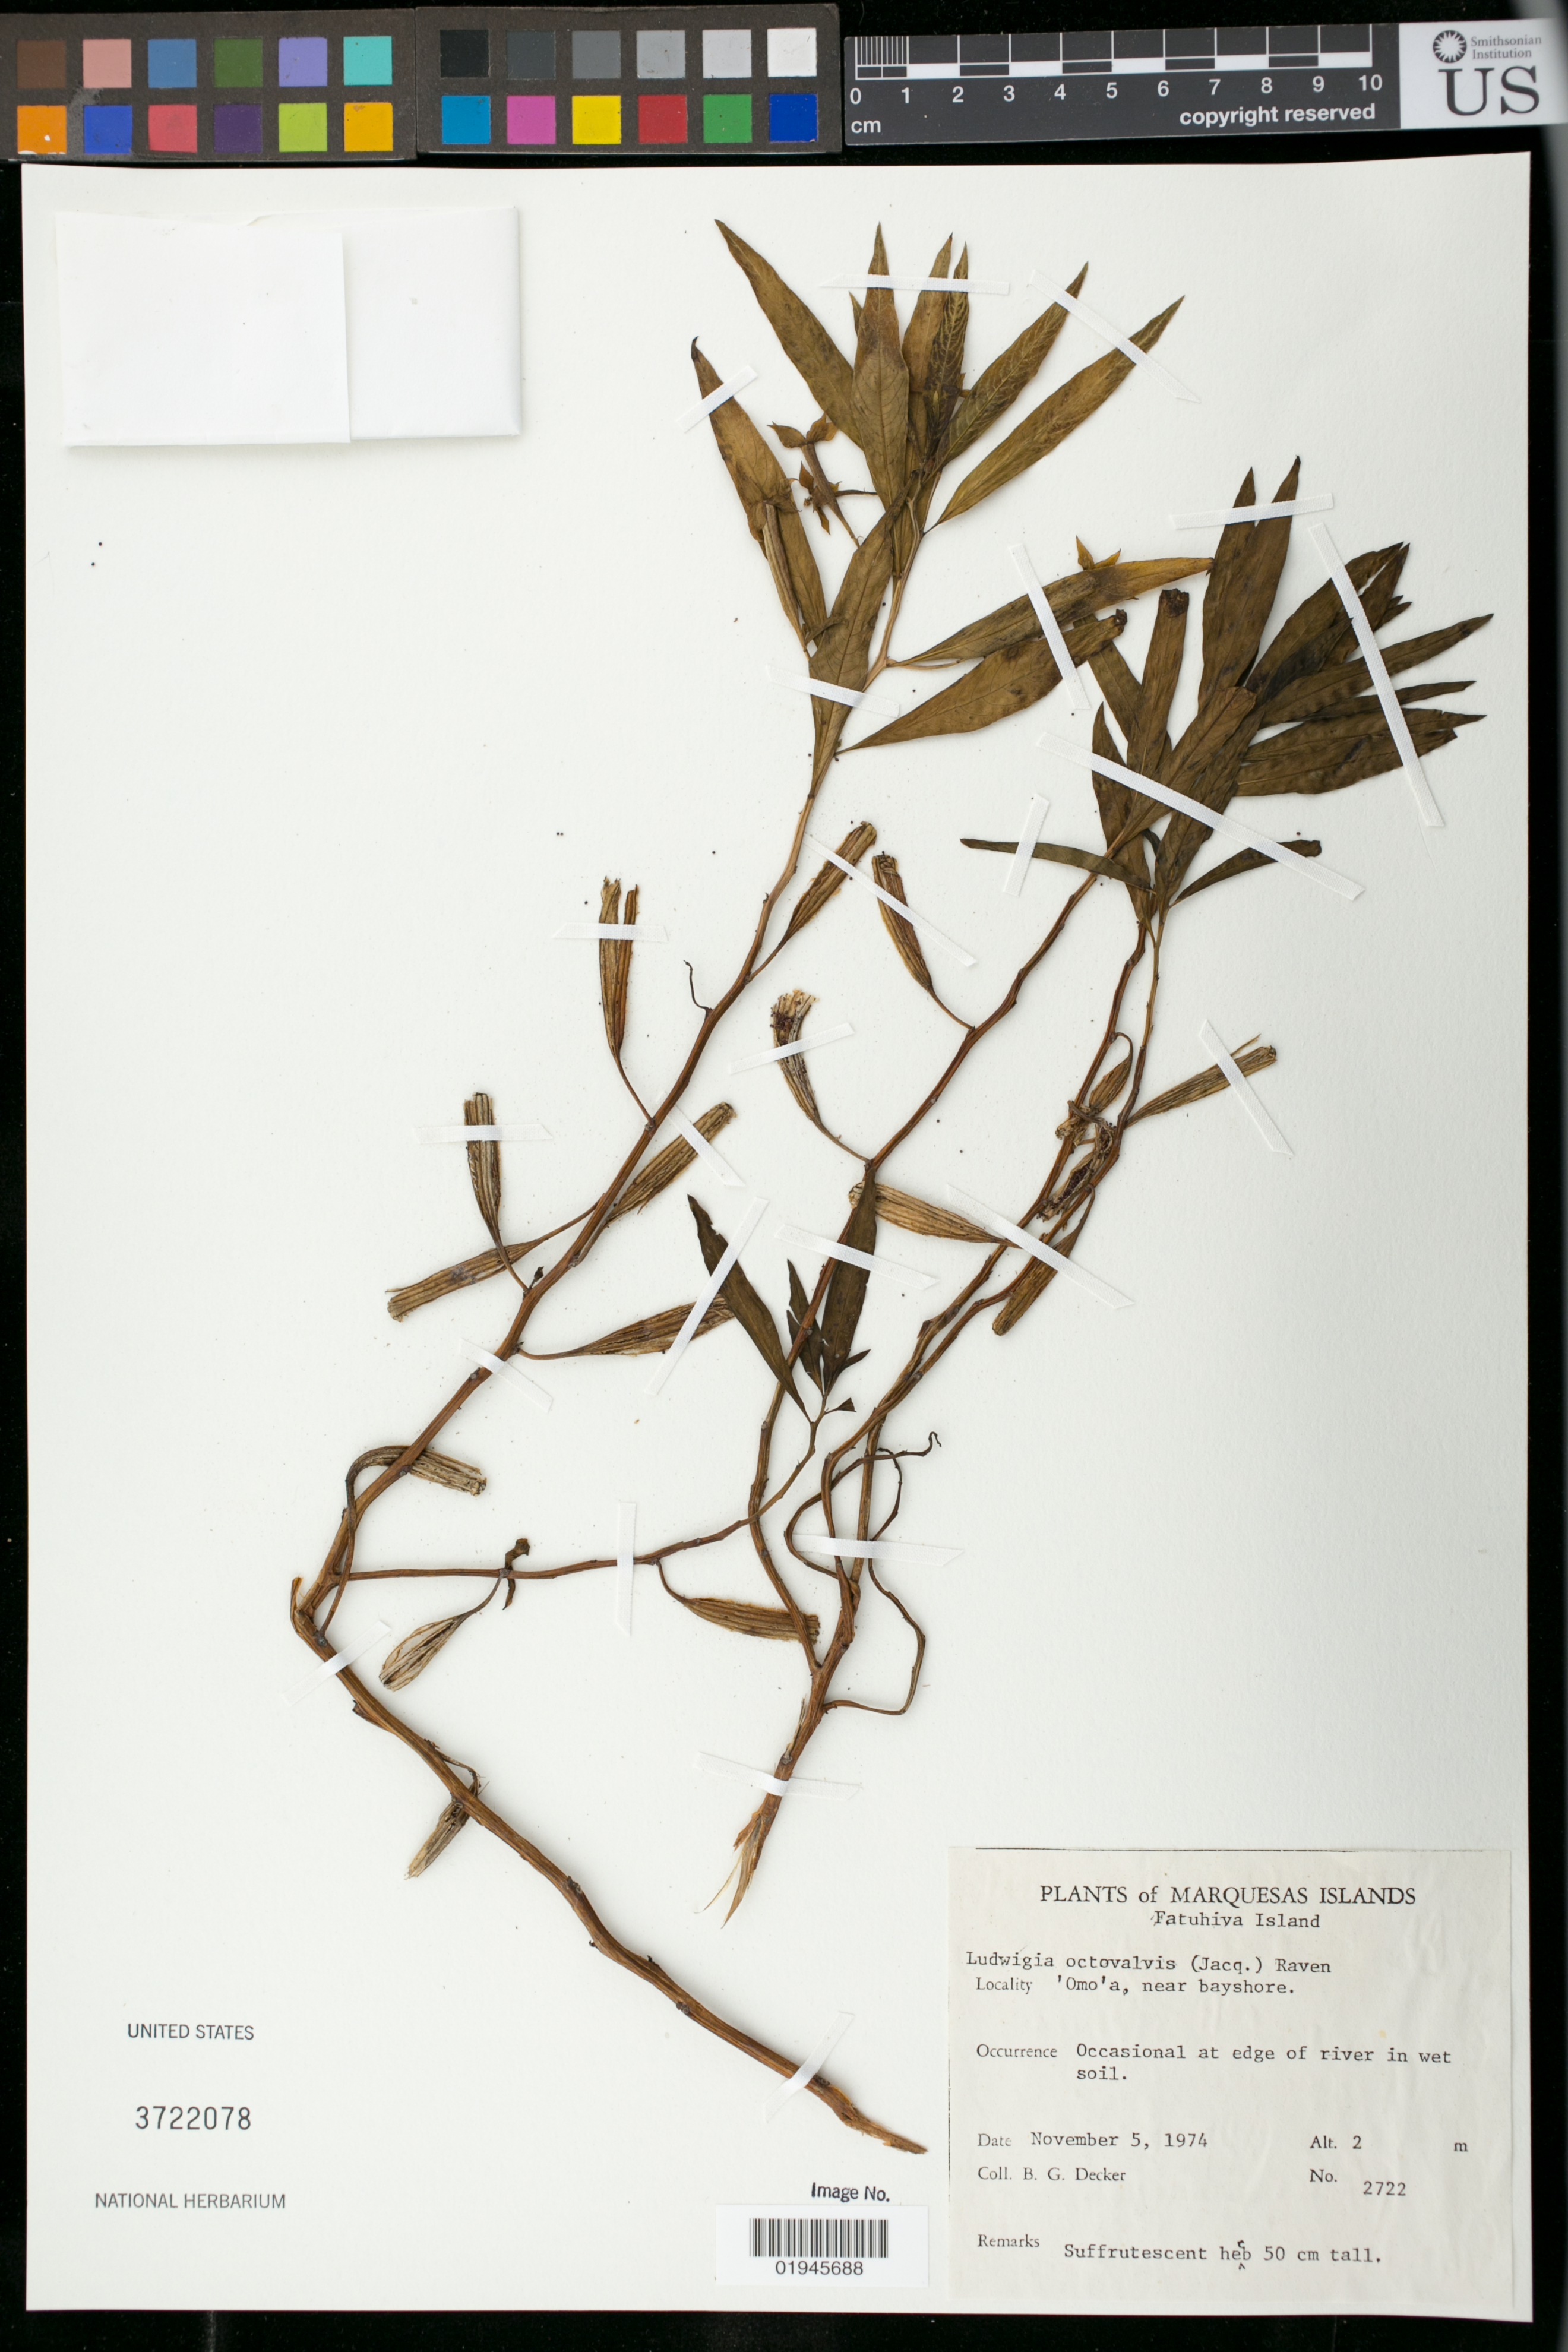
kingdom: Plantae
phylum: Tracheophyta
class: Magnoliopsida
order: Myrtales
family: Onagraceae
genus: Ludwigia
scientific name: Ludwigia octovalvis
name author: (Jacq.) P.H. Raven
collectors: B. G. Decker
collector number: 2722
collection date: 1974-11-05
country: French Polynesia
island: Fatu Hiva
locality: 'Omo'a, near bayshore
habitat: edge of river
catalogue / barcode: US 3722078